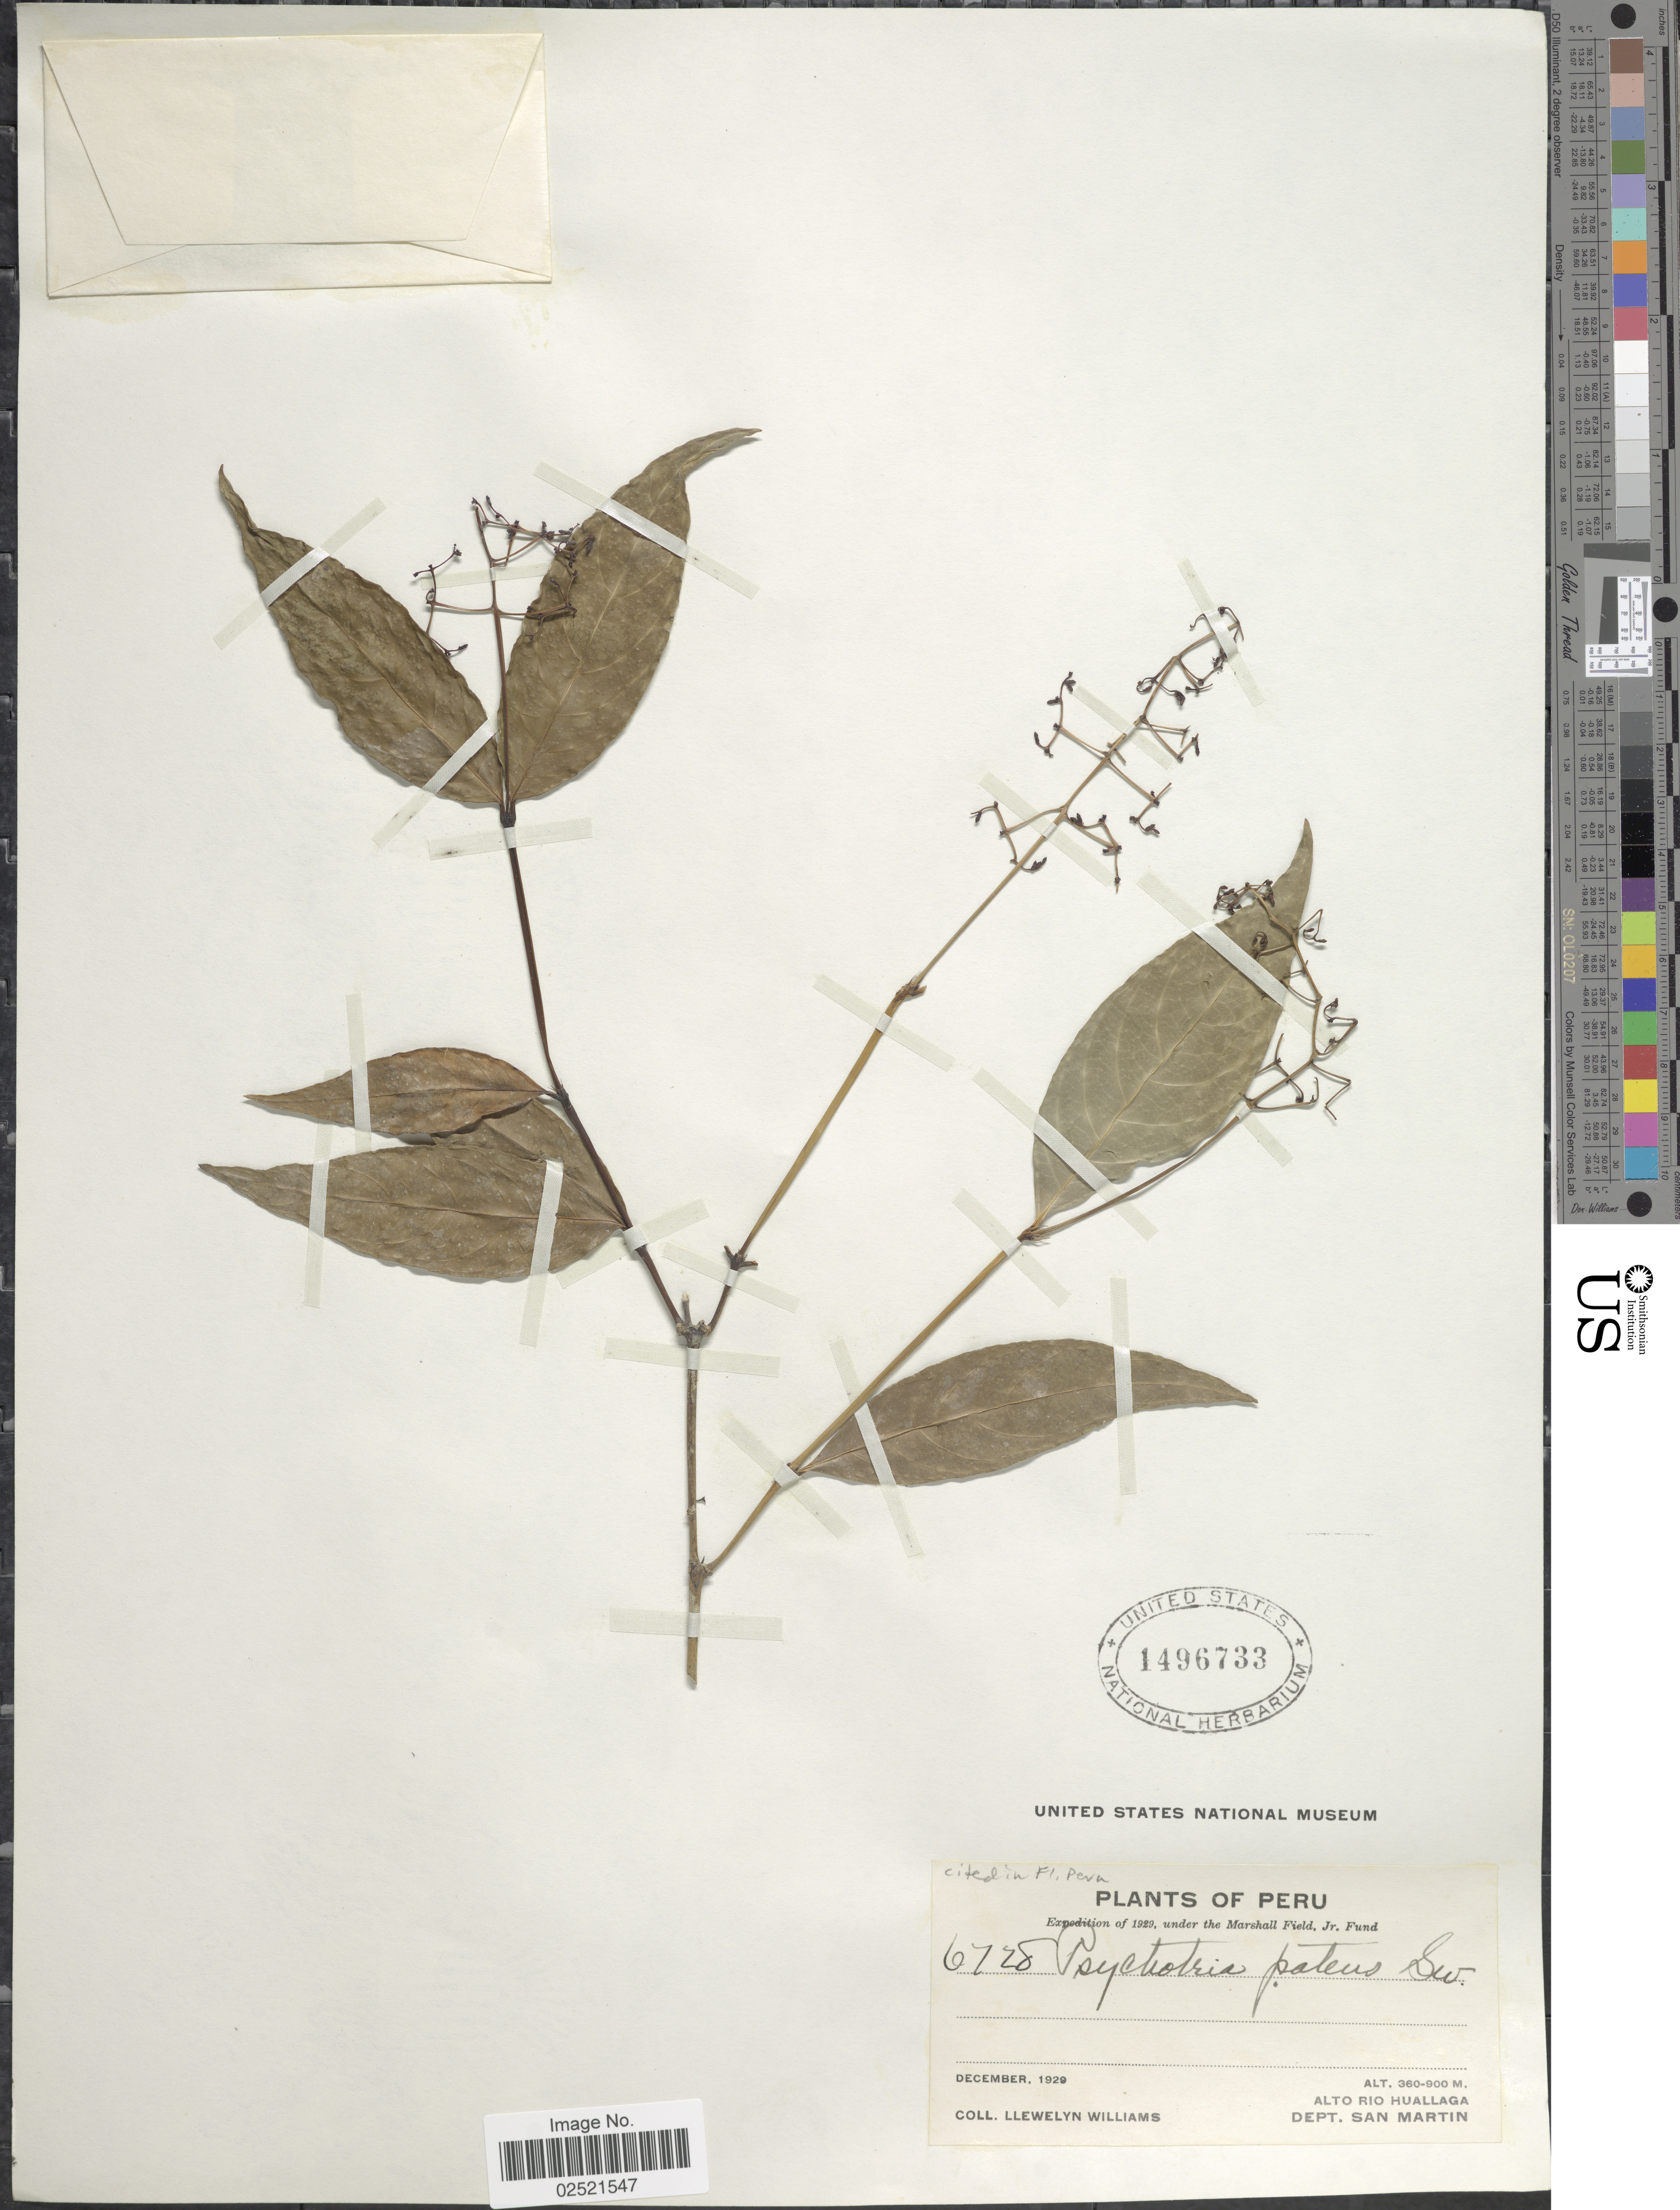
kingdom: Plantae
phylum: Tracheophyta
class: Magnoliopsida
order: Gentianales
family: Rubiaceae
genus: Psychotria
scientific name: Psychotria patens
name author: Sw.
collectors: Ll. Williams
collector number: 6728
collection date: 1929-12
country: Peru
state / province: San Martín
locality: Alto Rio Huallaga.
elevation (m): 360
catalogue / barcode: US 1496733